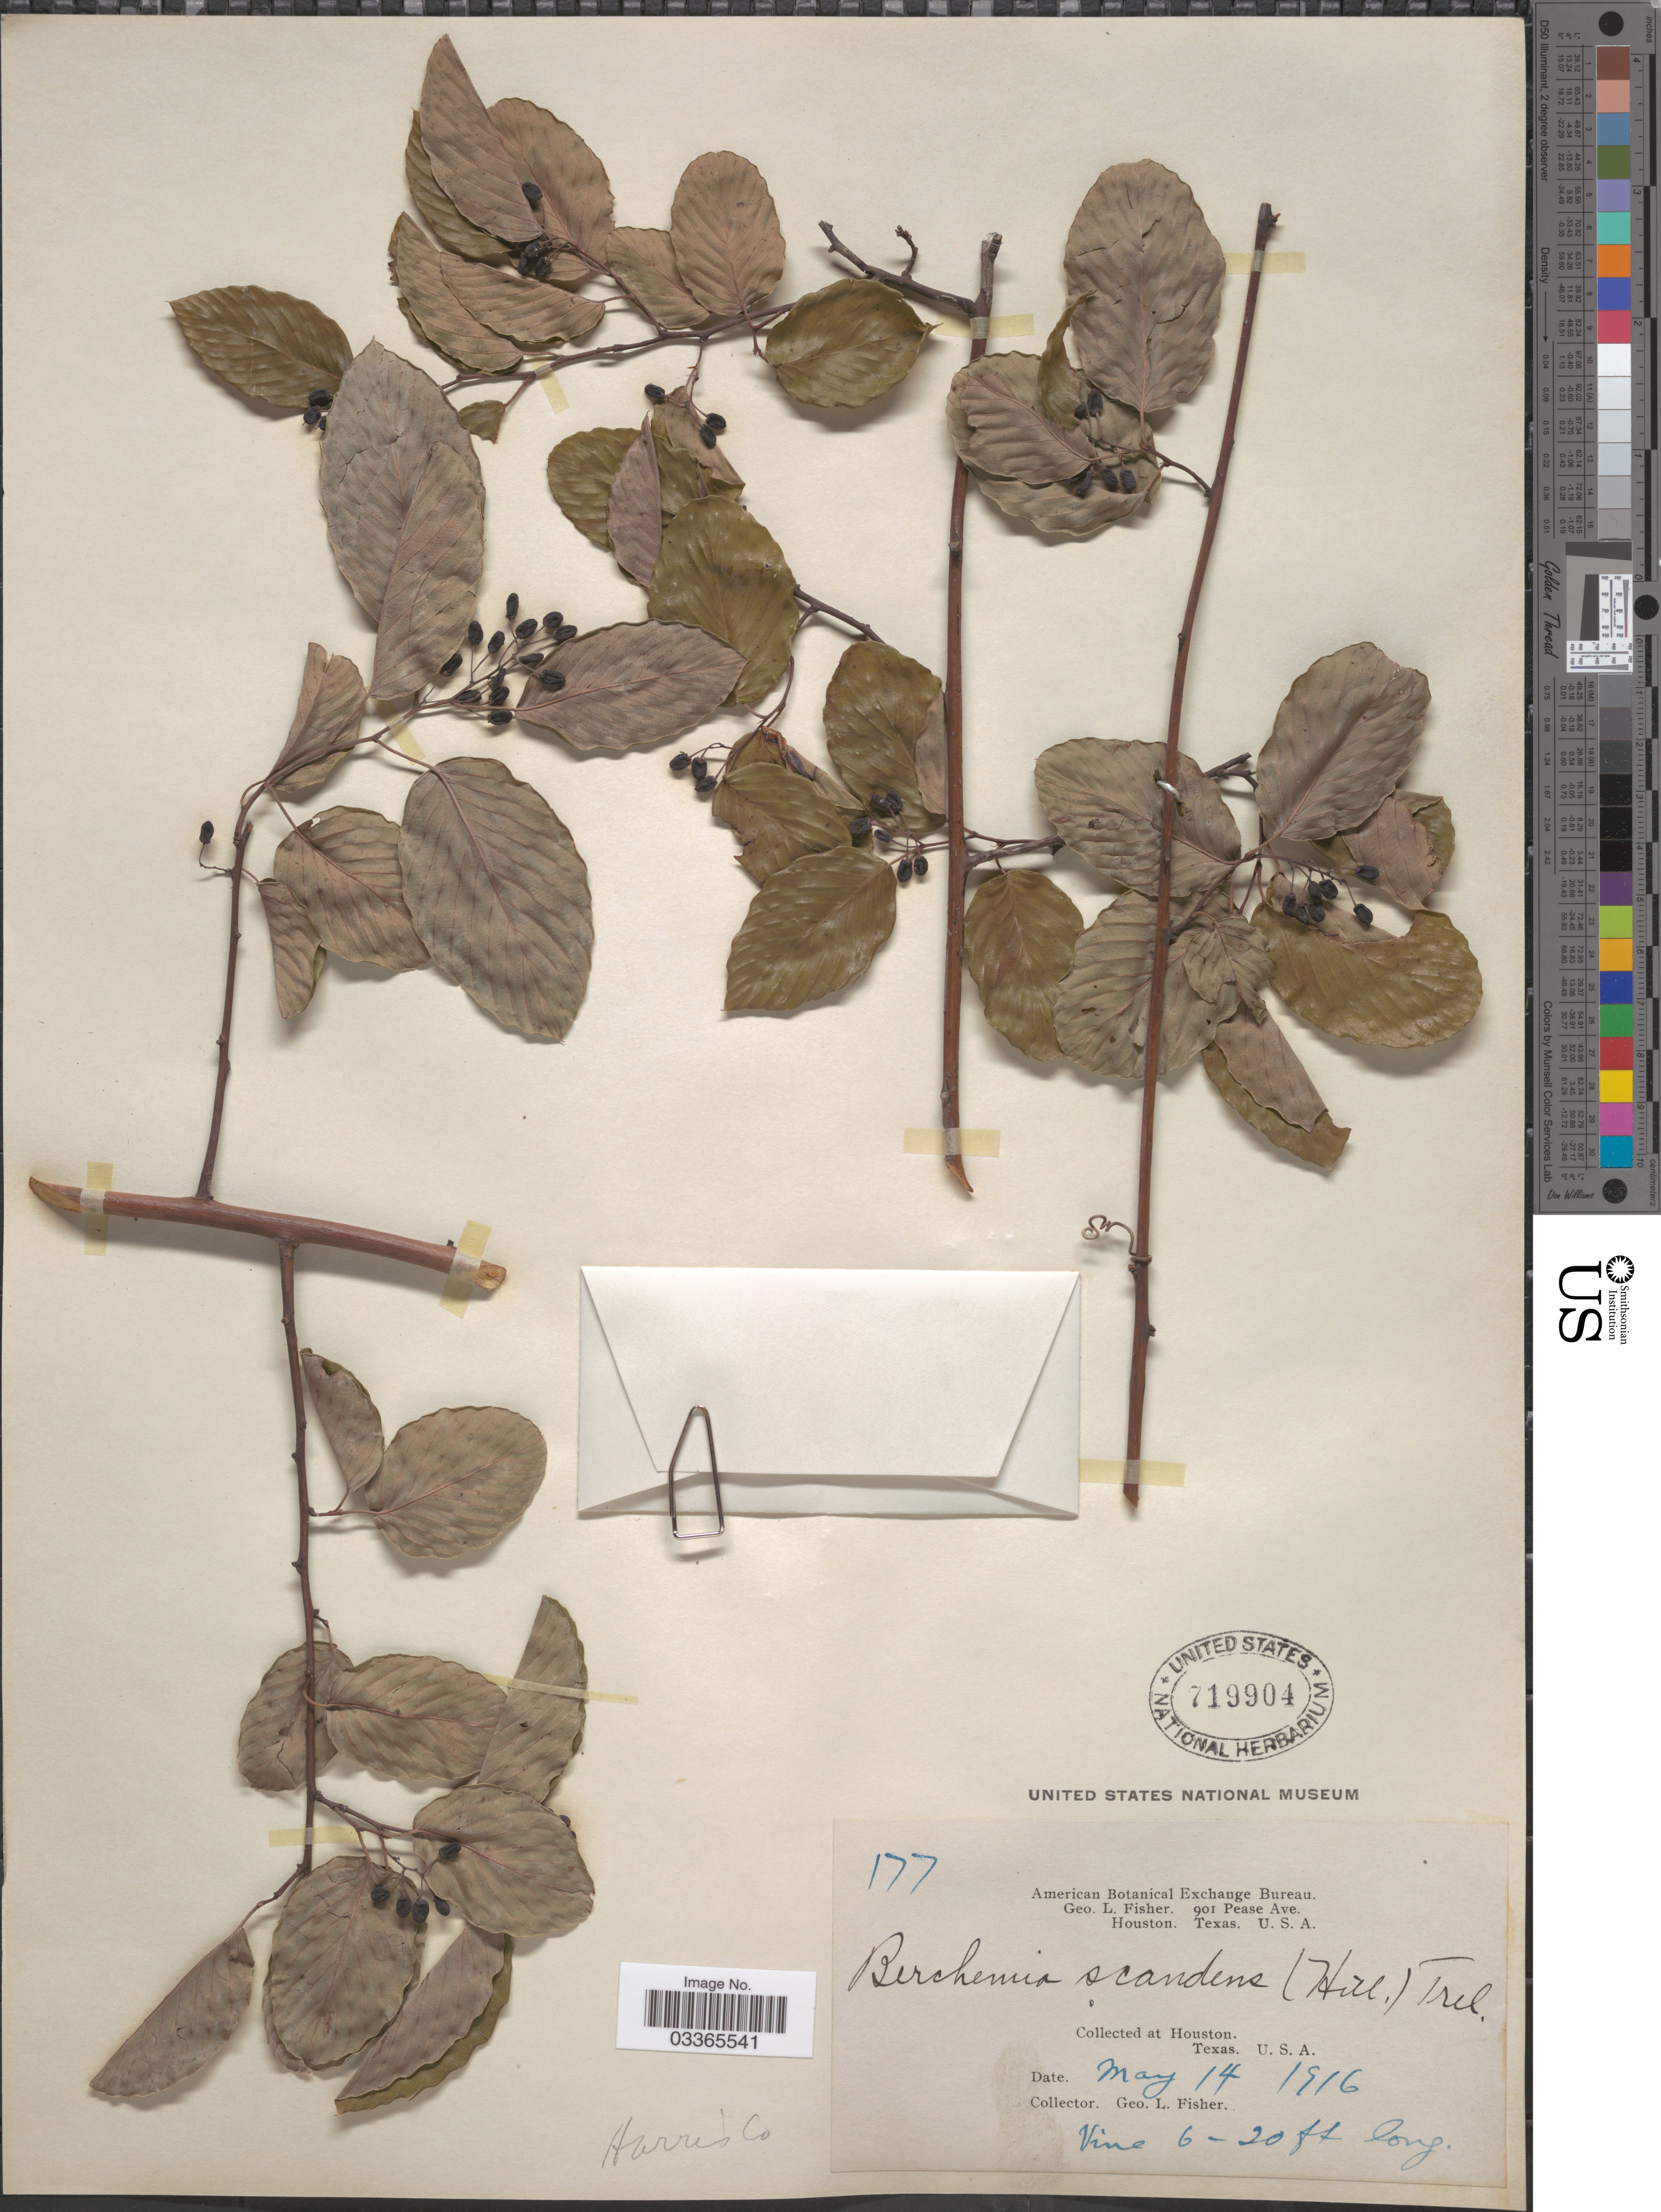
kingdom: Plantae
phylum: Tracheophyta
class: Magnoliopsida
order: Rosales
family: Rhamnaceae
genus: Berchemia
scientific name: Berchemia scandens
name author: (Hill) K. Koch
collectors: G. L. Fisher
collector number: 177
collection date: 1916-05-14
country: United States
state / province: Texas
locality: Houston, Harris Co.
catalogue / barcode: US 719904